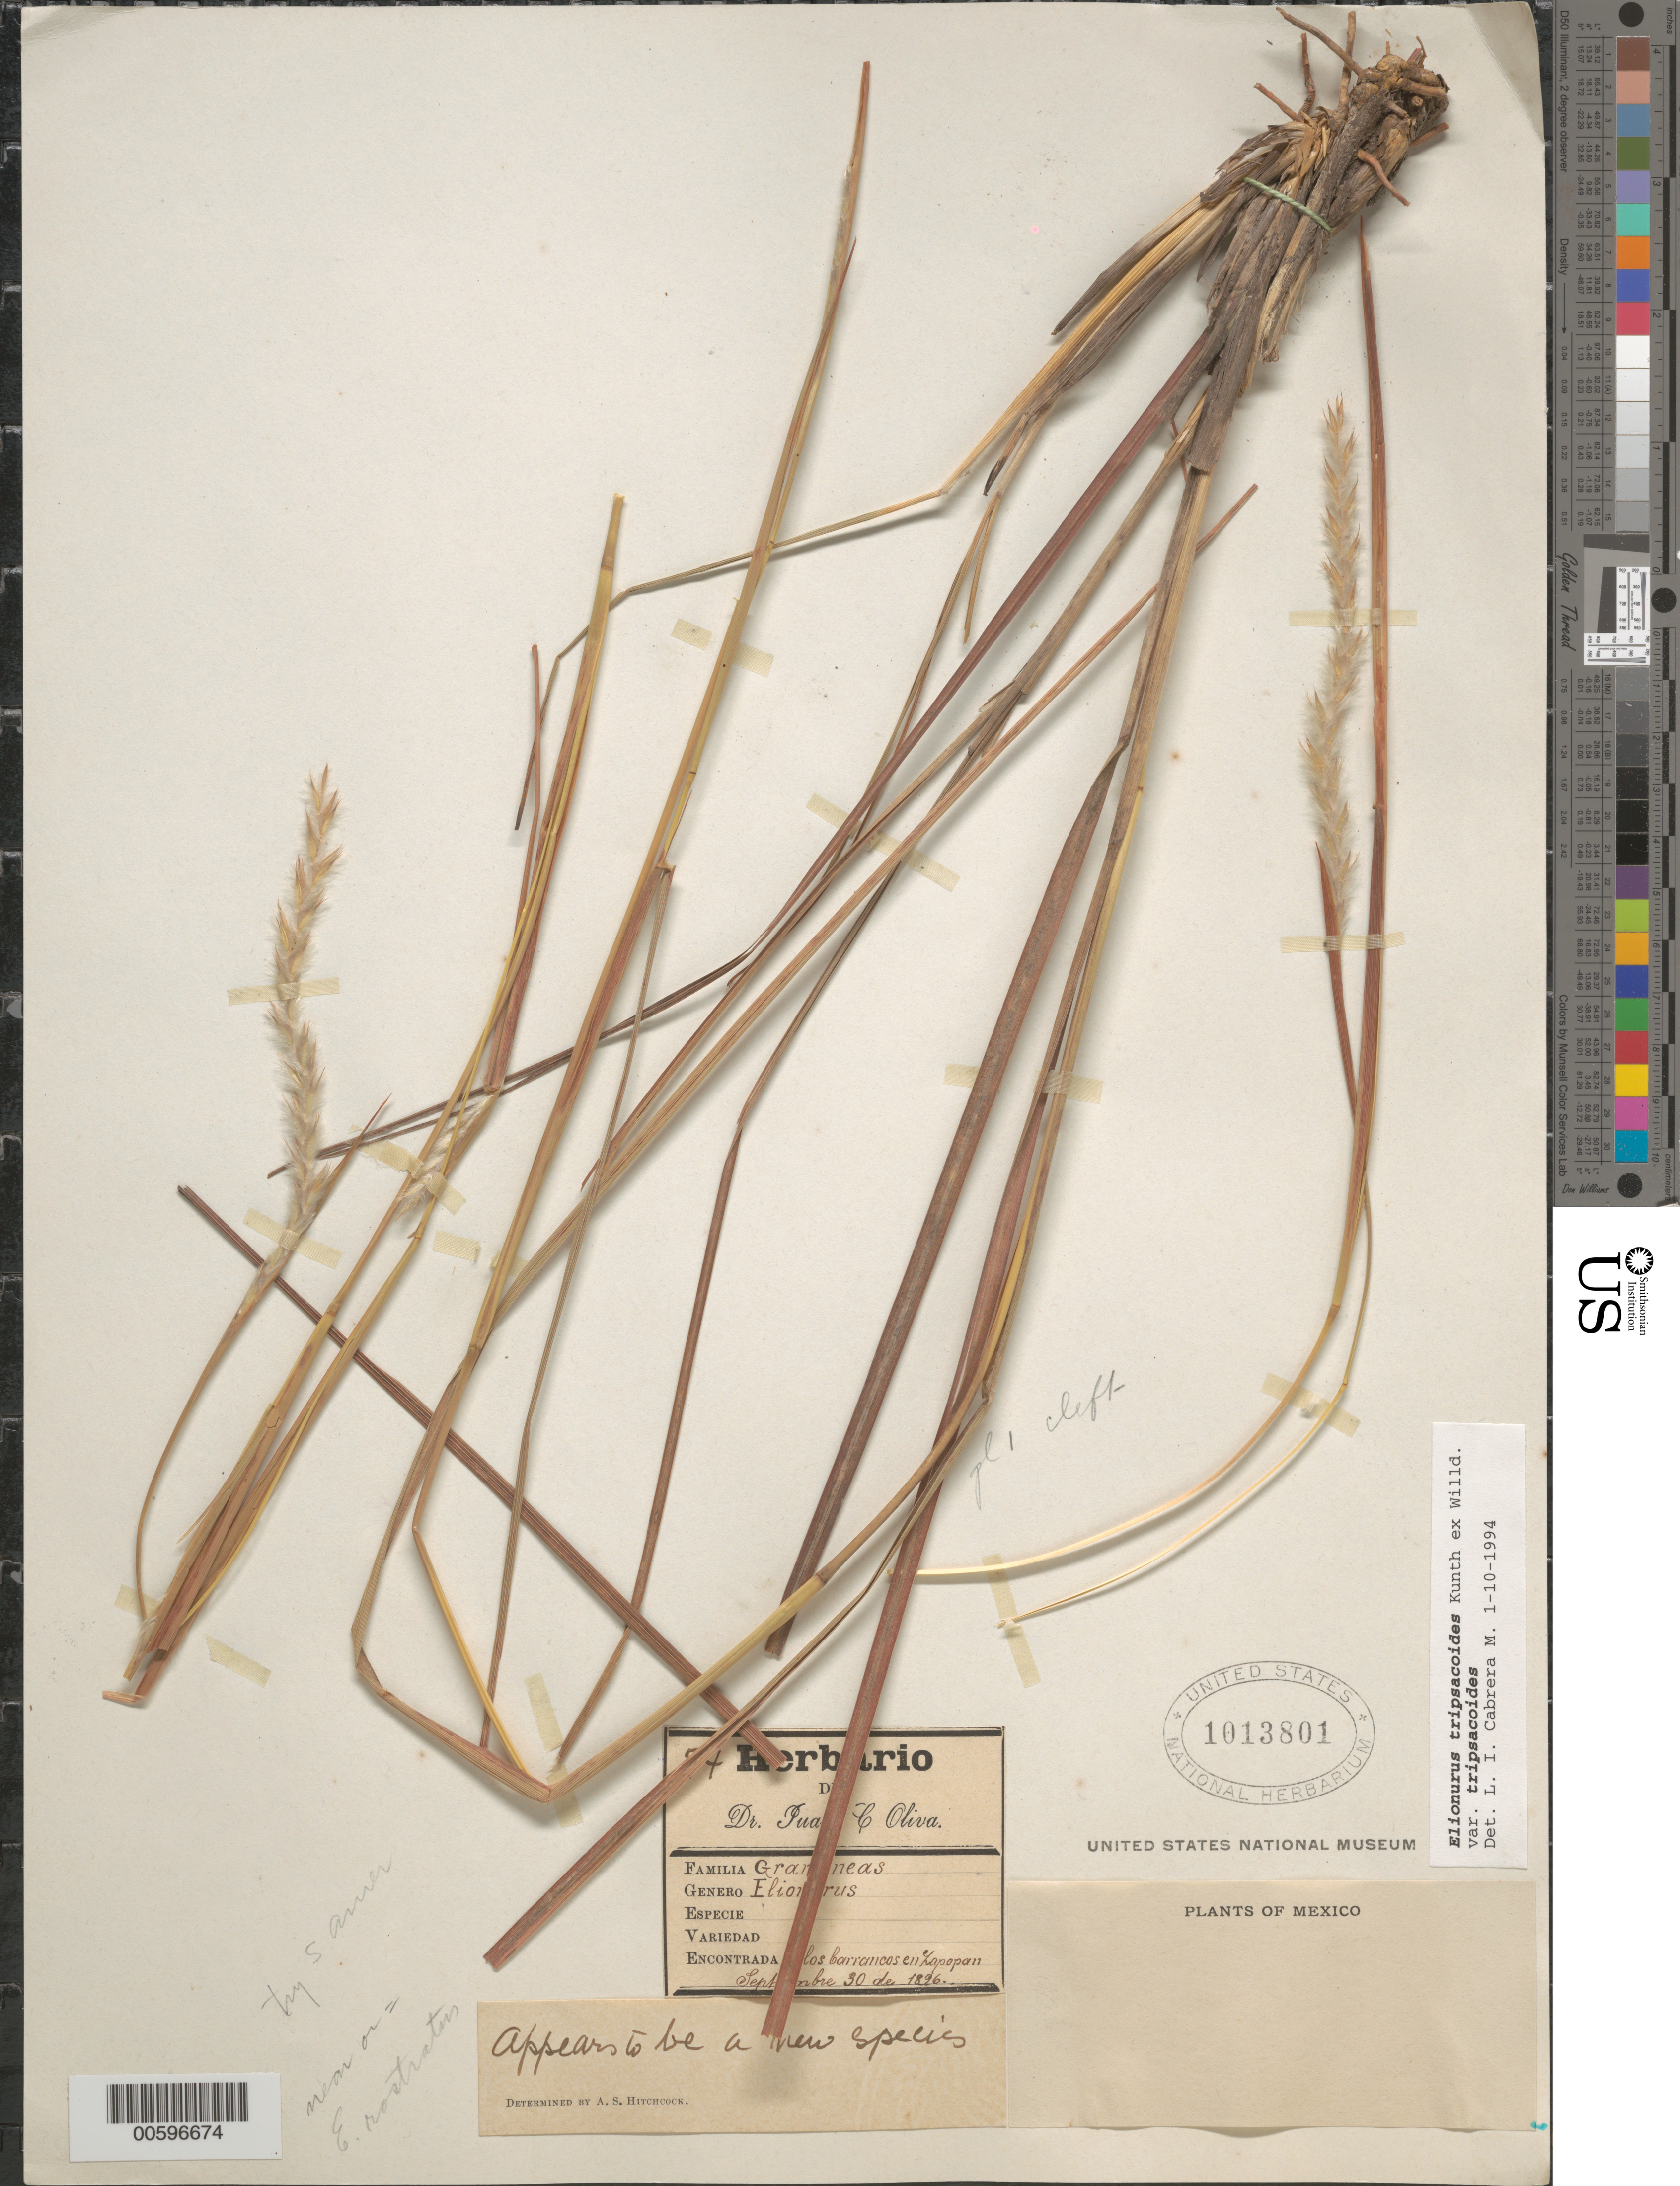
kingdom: Plantae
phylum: Tracheophyta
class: Liliopsida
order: Poales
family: Poaceae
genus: Elionurus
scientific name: Elionurus tripsacoides var. tripsacoides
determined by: Cabrera M., L. I.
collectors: J. C. Oliva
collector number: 74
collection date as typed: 30 Sep 1896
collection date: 1896-09-30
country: Mexico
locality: Los barrancos en Lapopan.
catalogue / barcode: US 1013801